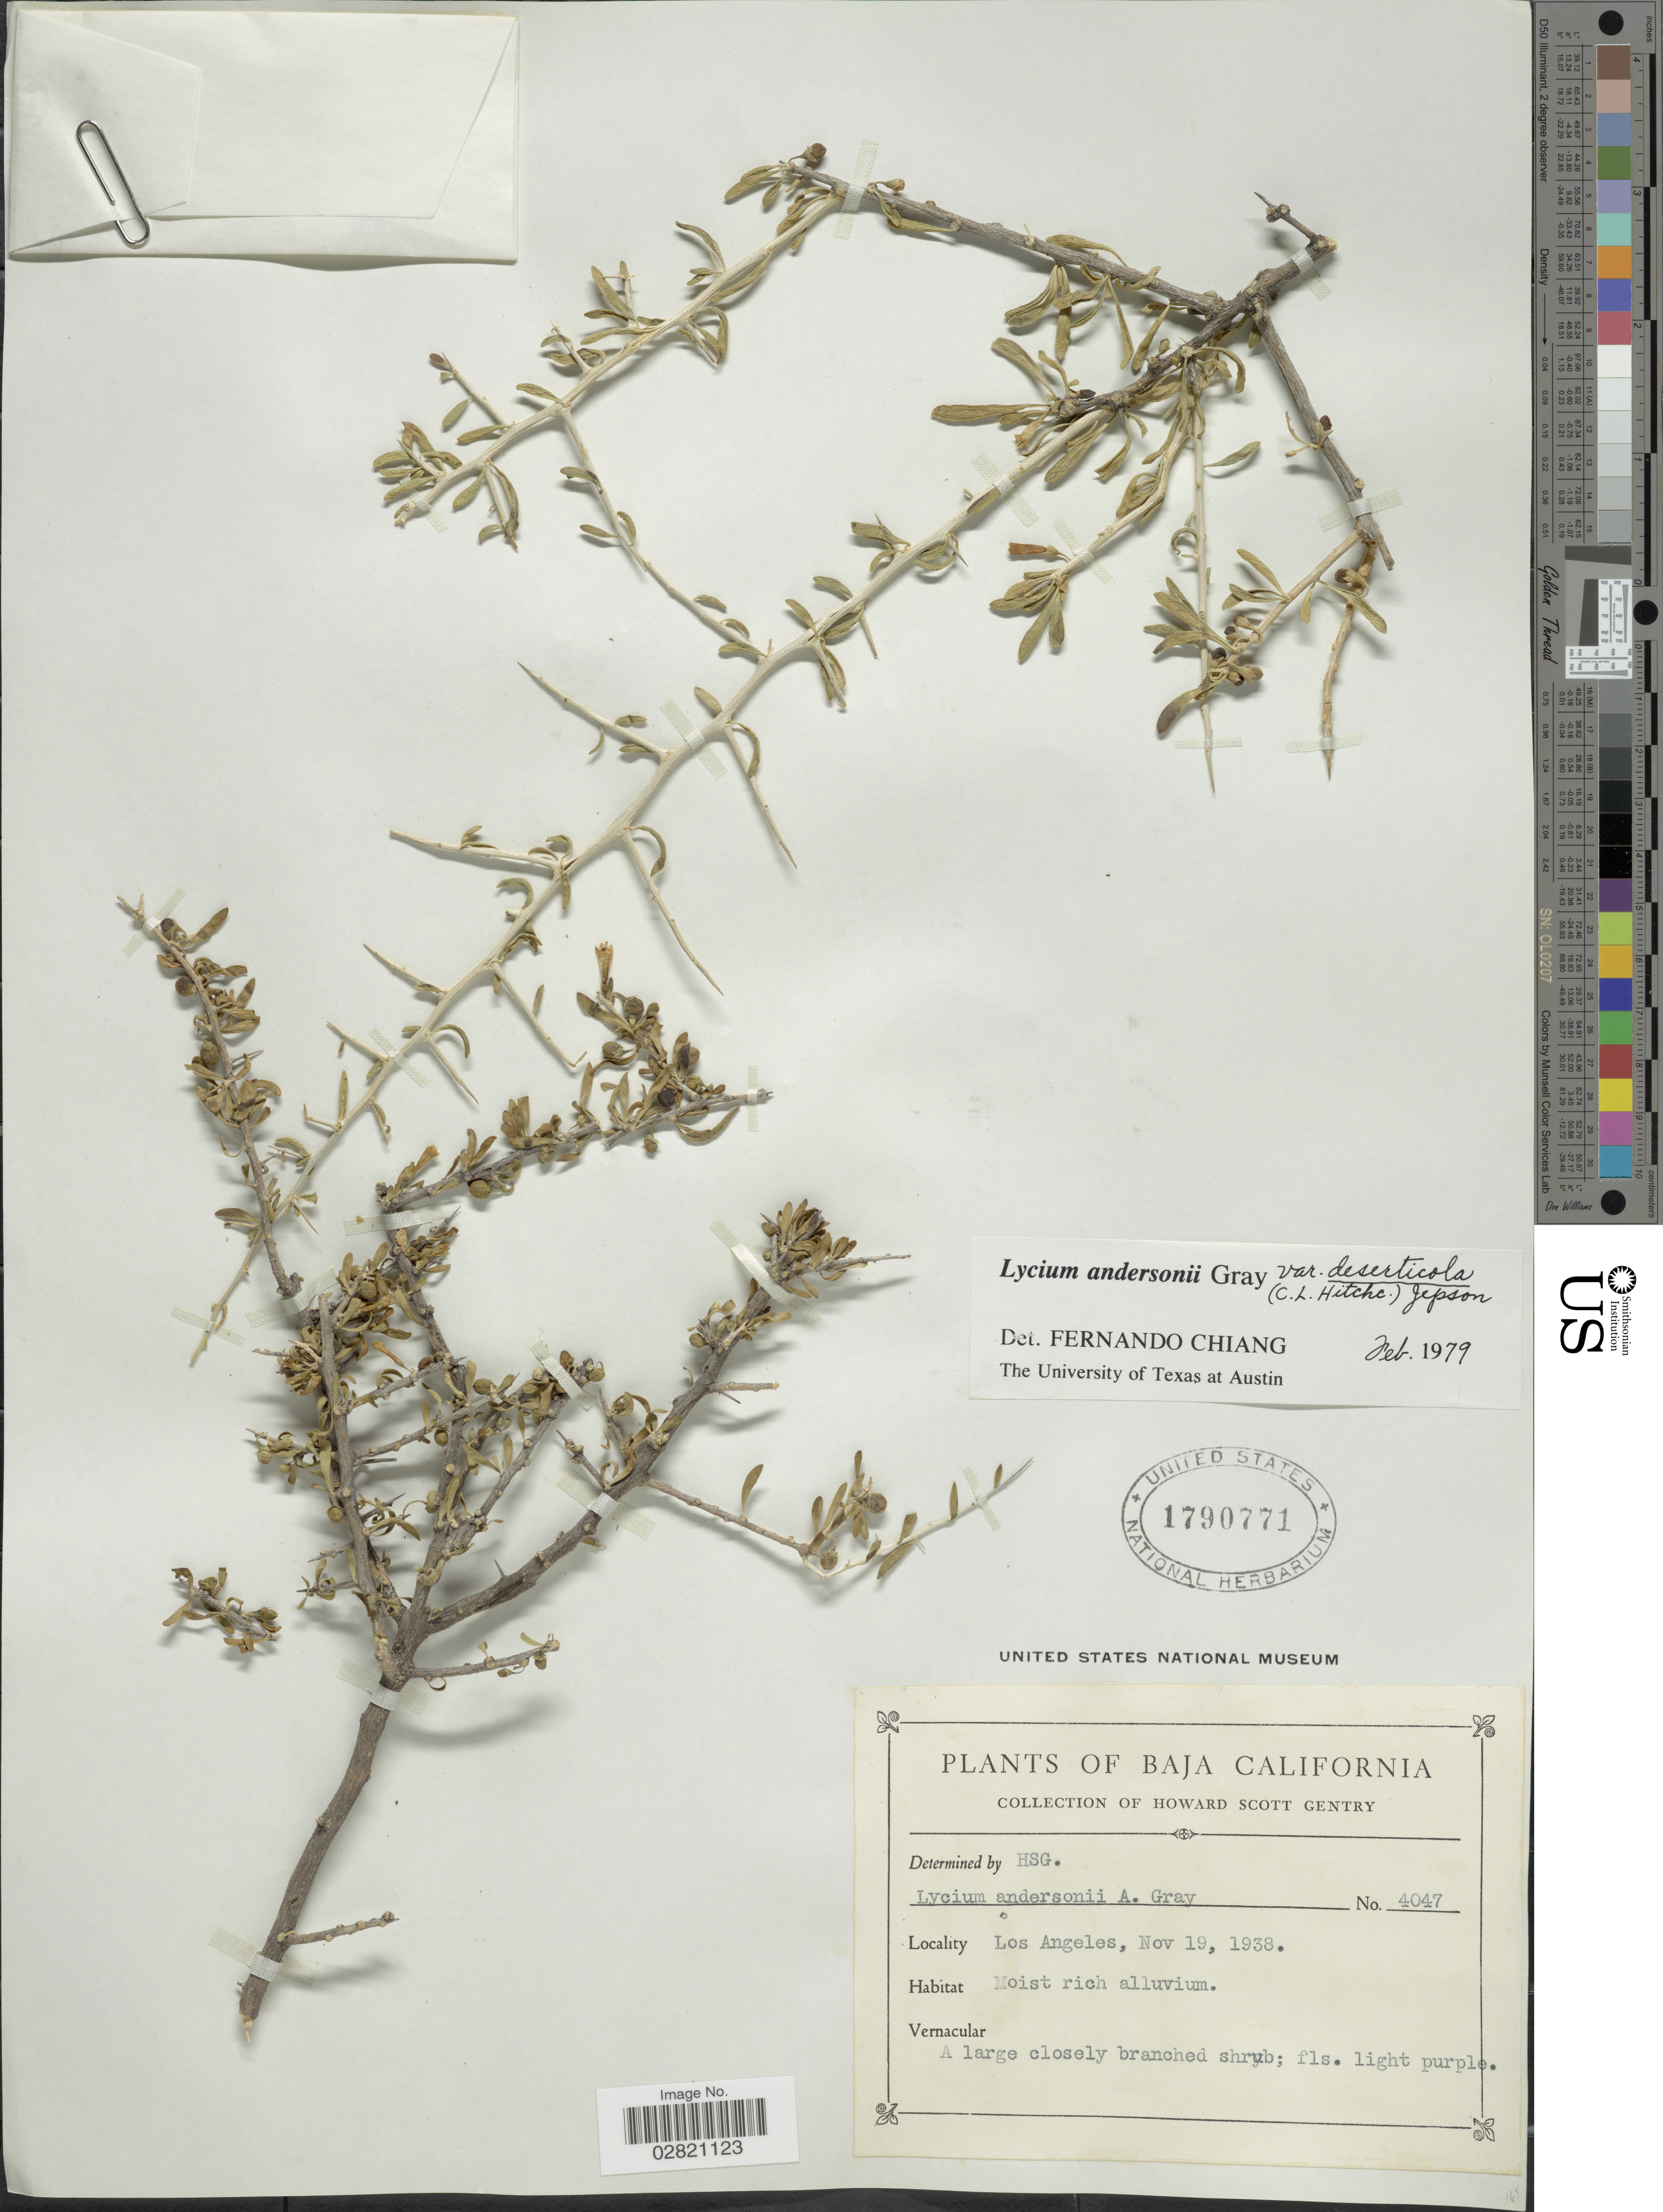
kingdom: Plantae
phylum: Tracheophyta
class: Magnoliopsida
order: Solanales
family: Solanaceae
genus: Lycium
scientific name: Lycium andersonii var. deserticola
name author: (C.L. Hitchc.) Jeps.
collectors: H. S. Gentry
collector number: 4047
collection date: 1938-11-19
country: United States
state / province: California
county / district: Los Angeles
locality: Los Angeles.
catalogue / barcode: US 1790771